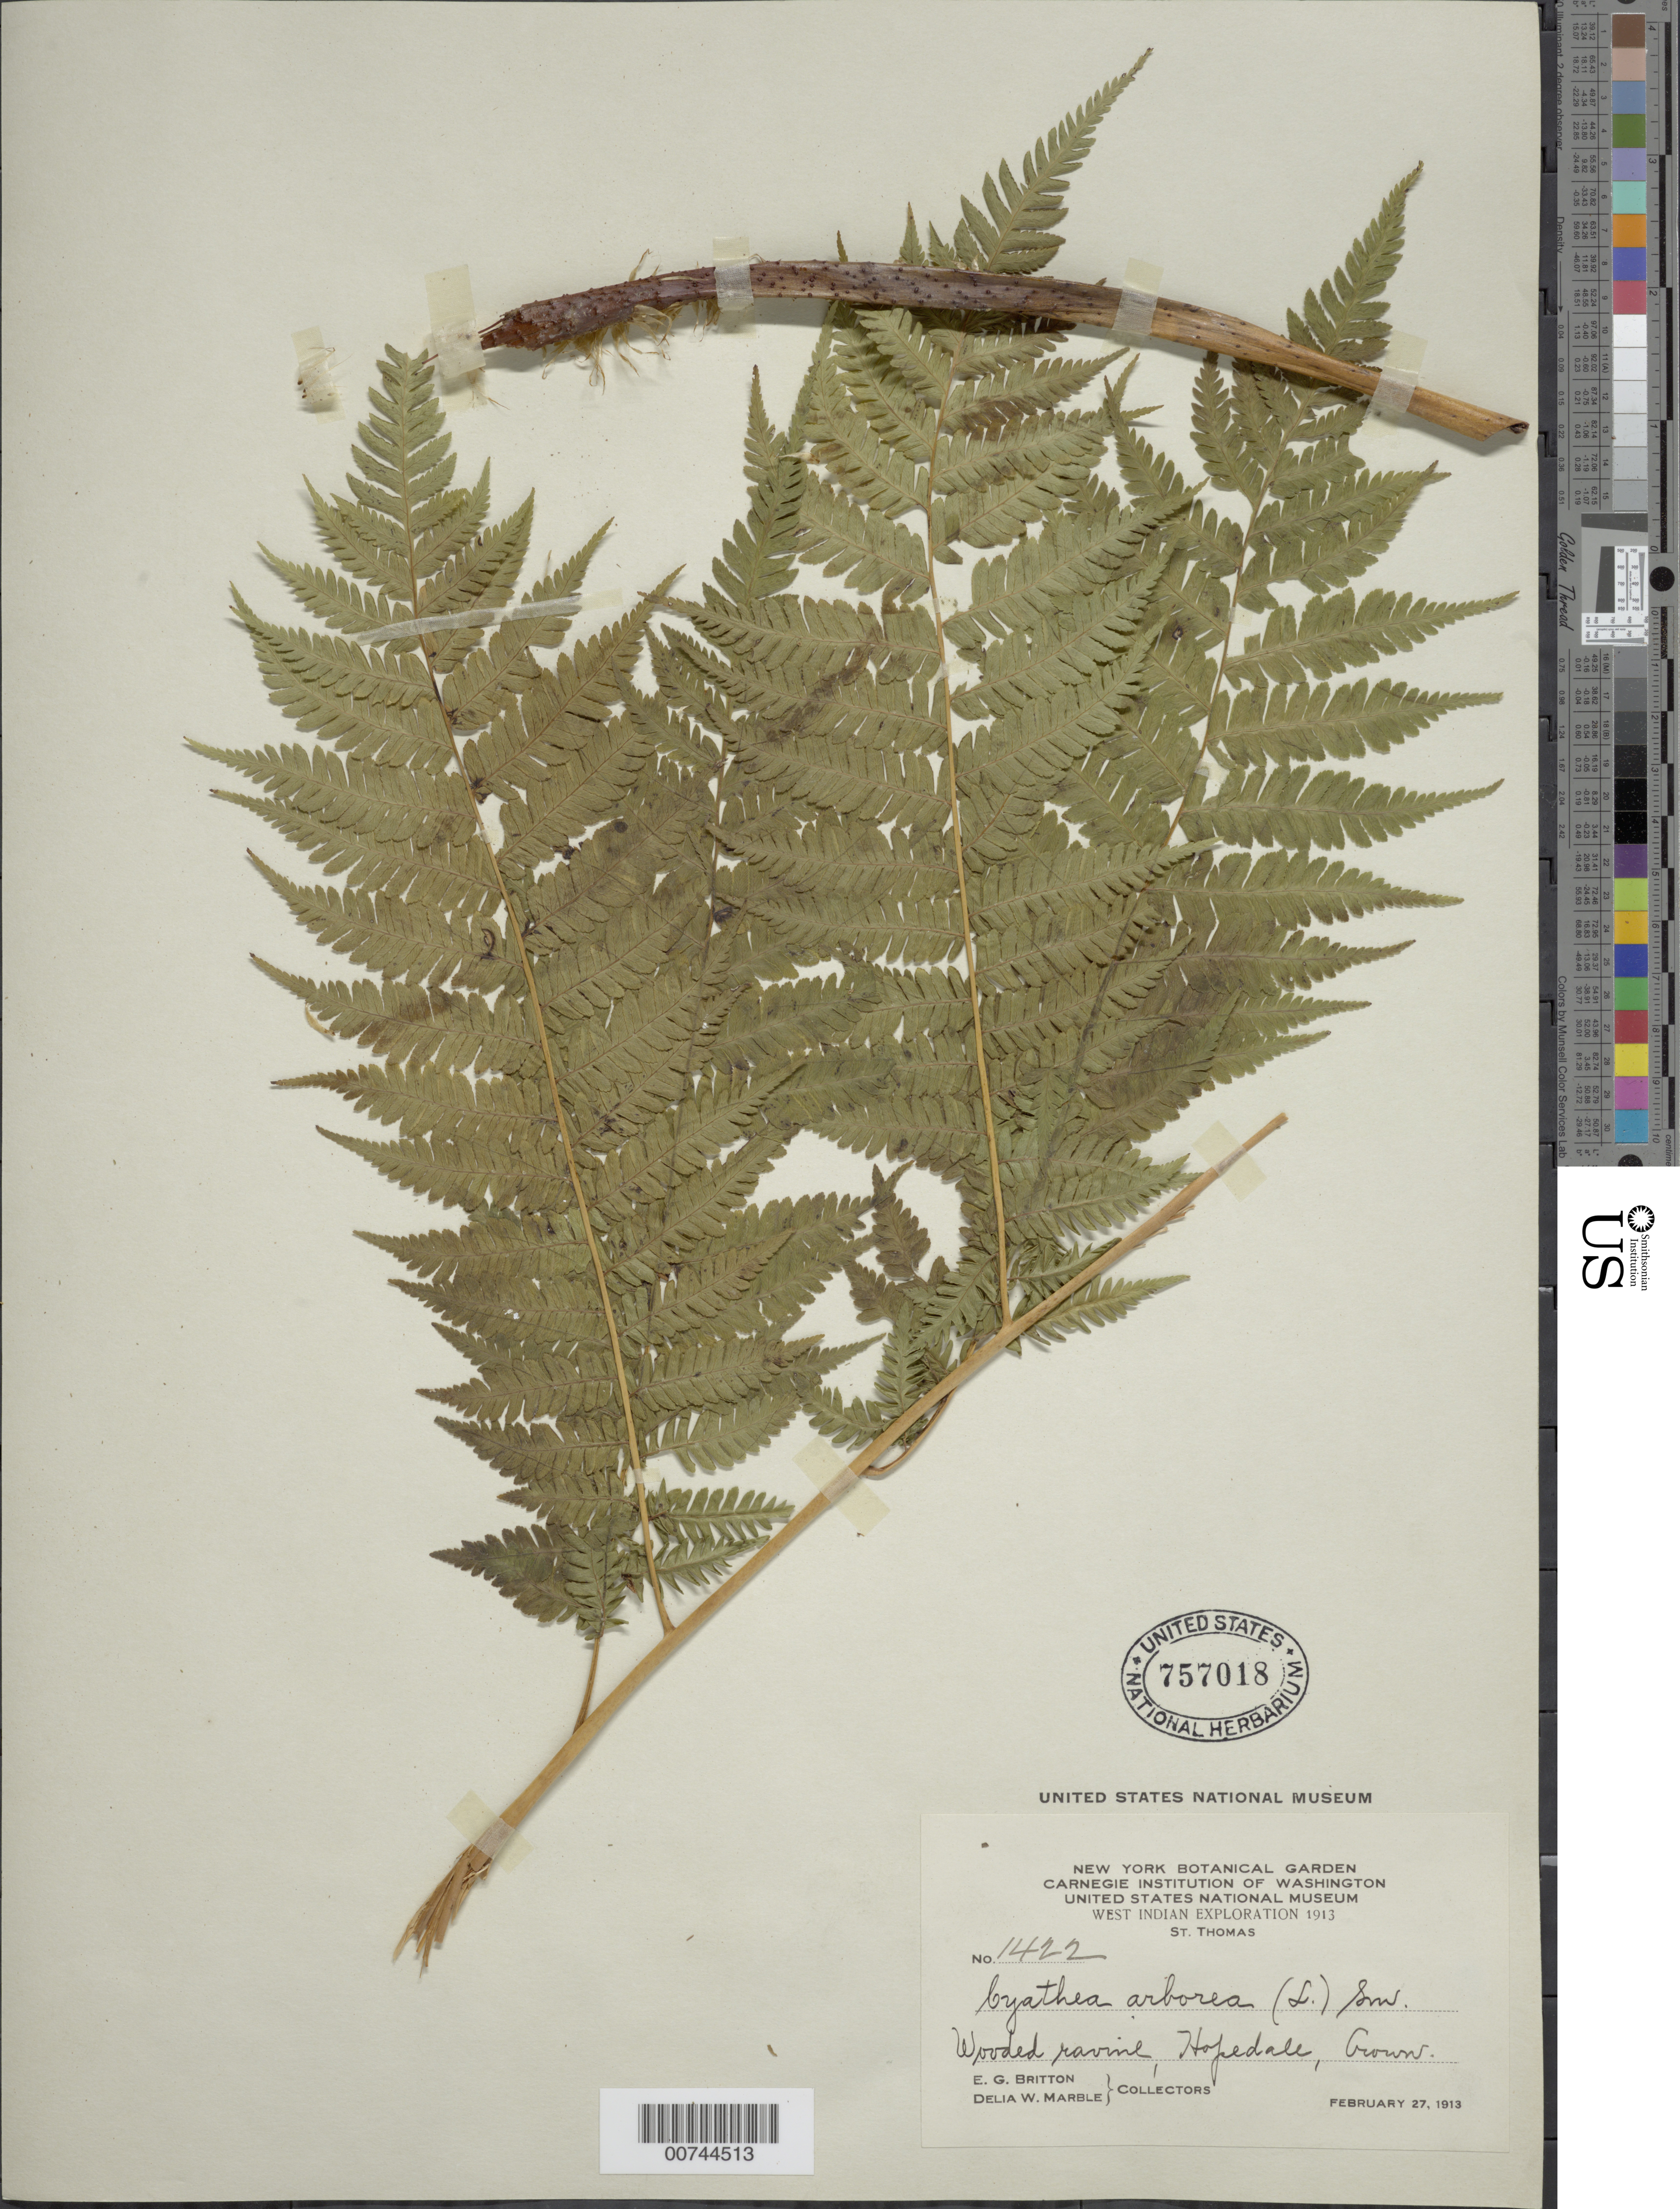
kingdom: Plantae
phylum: Tracheophyta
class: Polypodiopsida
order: Cyatheales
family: Cyatheaceae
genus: Cyathea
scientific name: Cyathea arborea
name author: (L.) Sm.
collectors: E. G. Britton & D. W. Marble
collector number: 1422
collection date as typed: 27 Feb 1913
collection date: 1913-02-27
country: U.S. Virgin Islands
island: St. Thomas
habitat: Wooded ravine, Hopedale, Crown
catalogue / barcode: US 757018